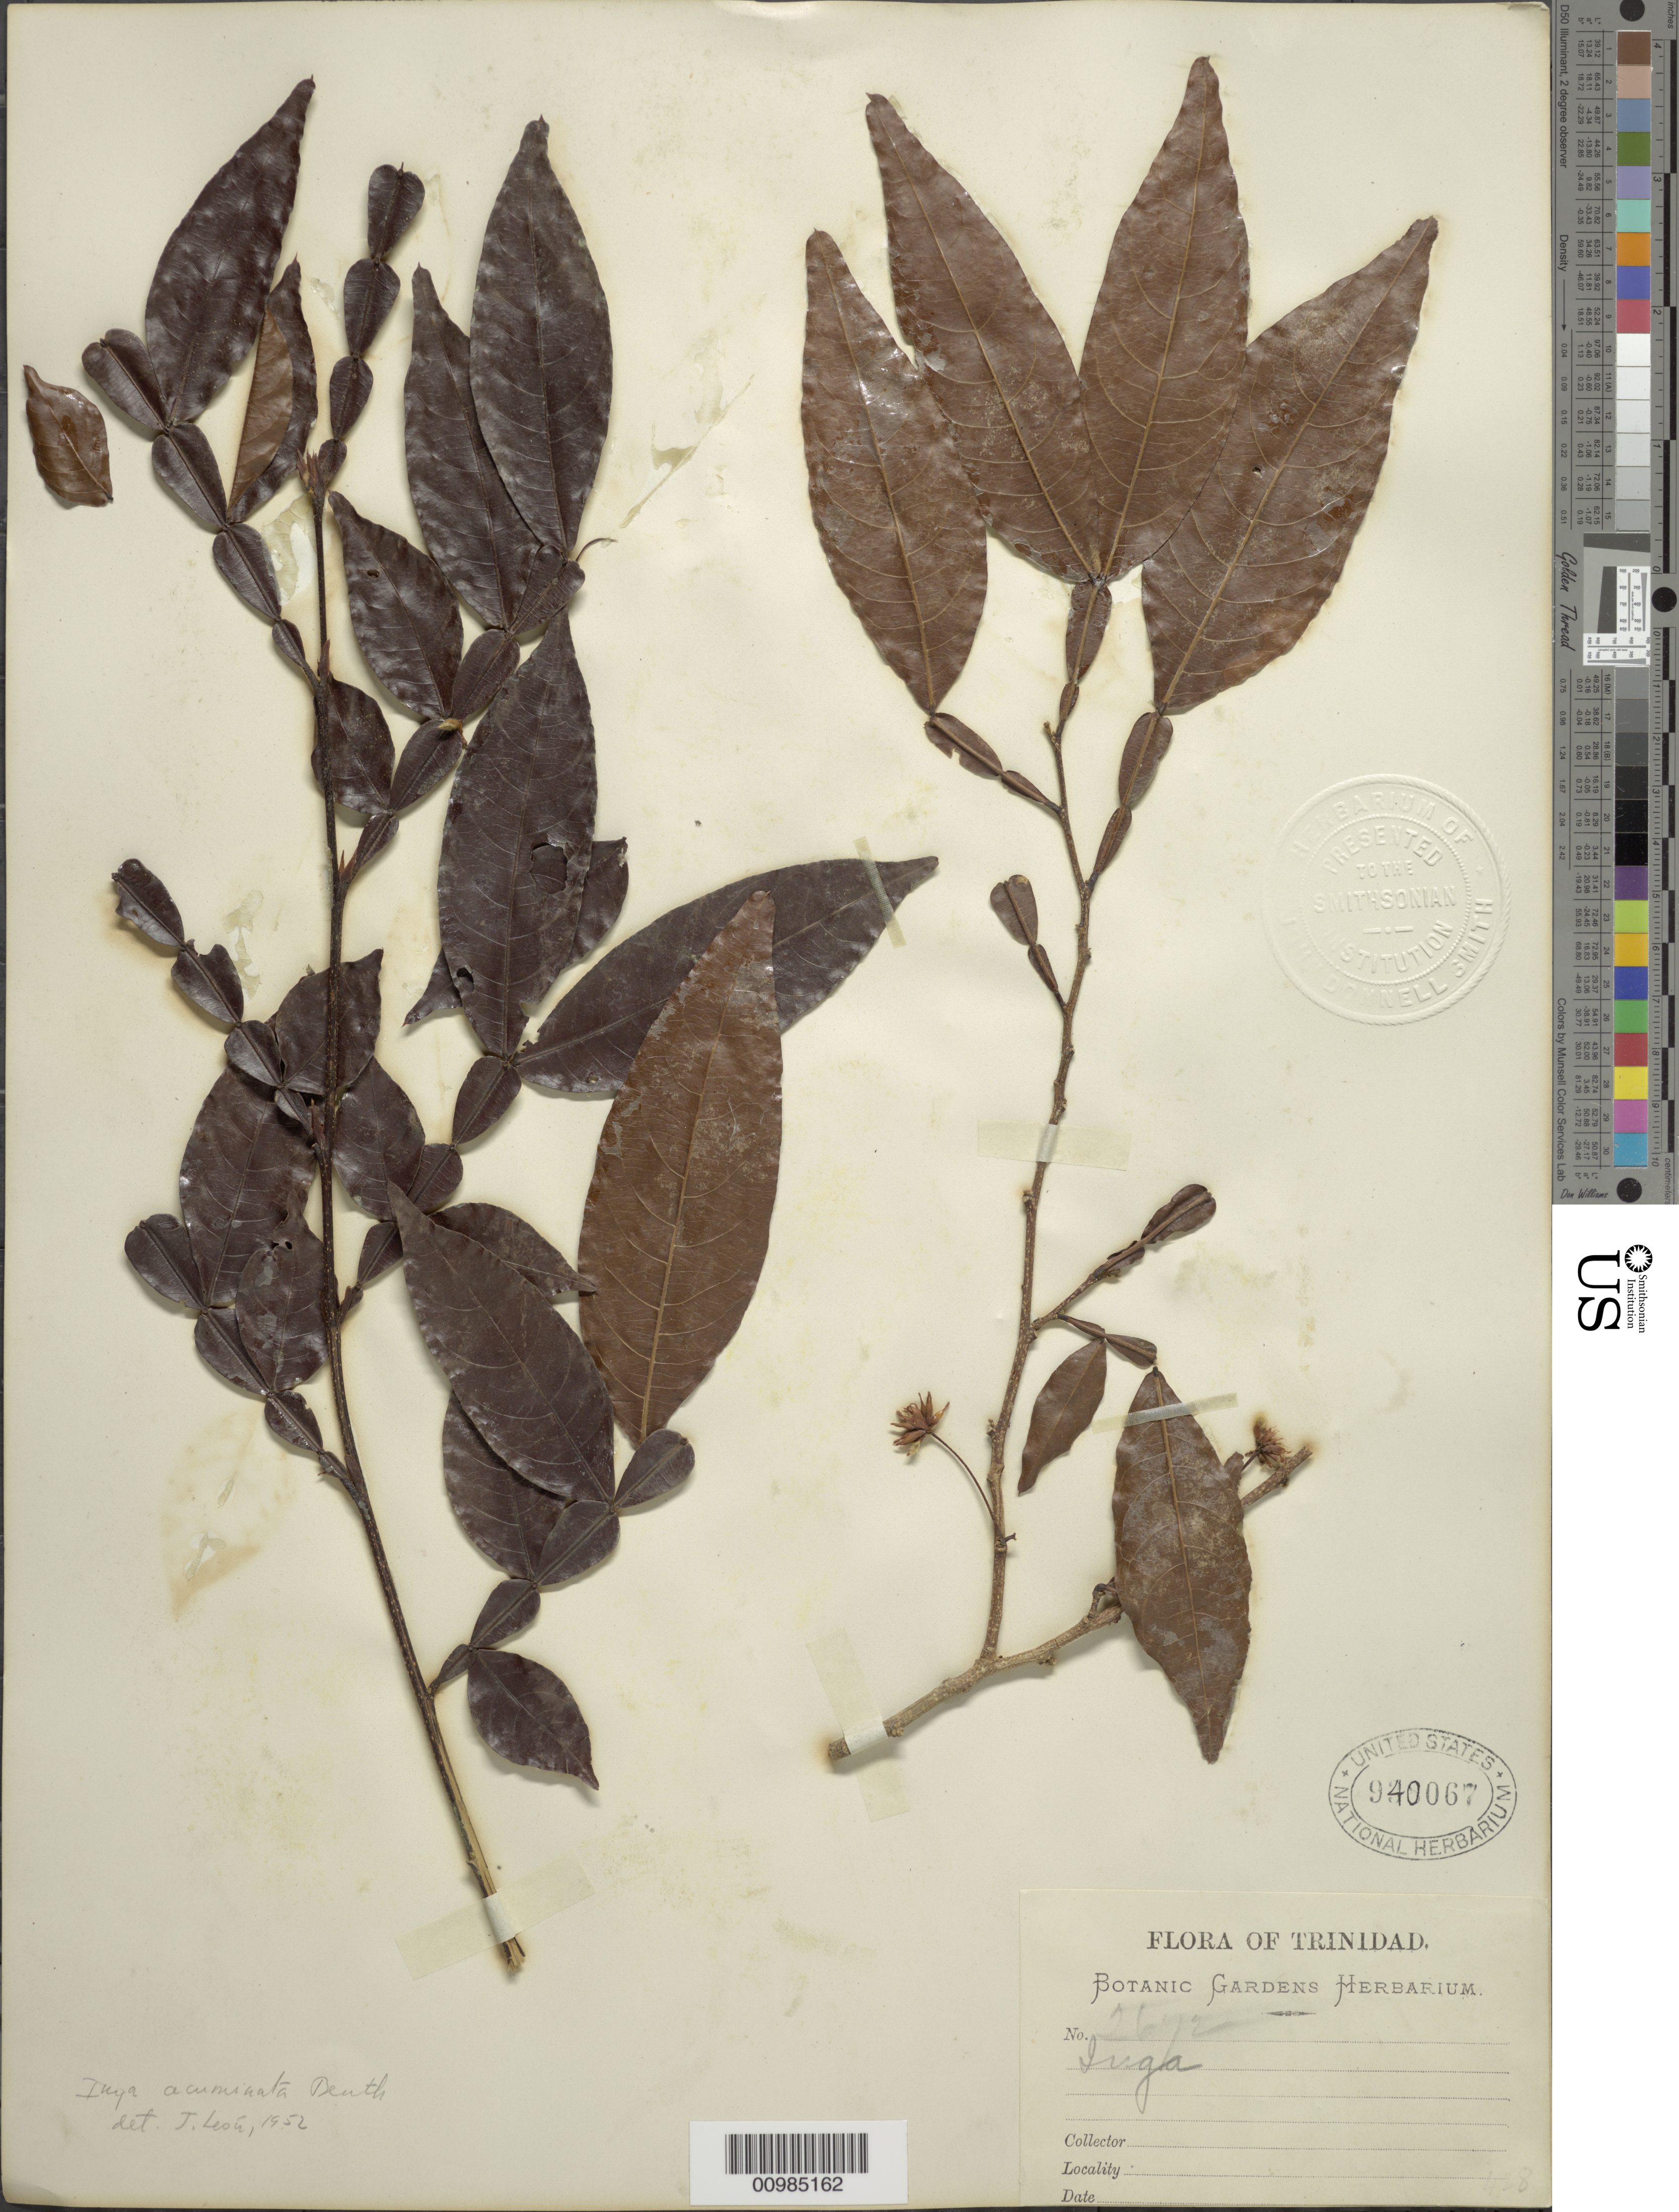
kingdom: Plantae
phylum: Tracheophyta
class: Magnoliopsida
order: Fabales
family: Fabaceae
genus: Inga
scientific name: Inga acuminata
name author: Benth.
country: Trinidad and Tobago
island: Trinidad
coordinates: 0 N, 0 E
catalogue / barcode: US 940067